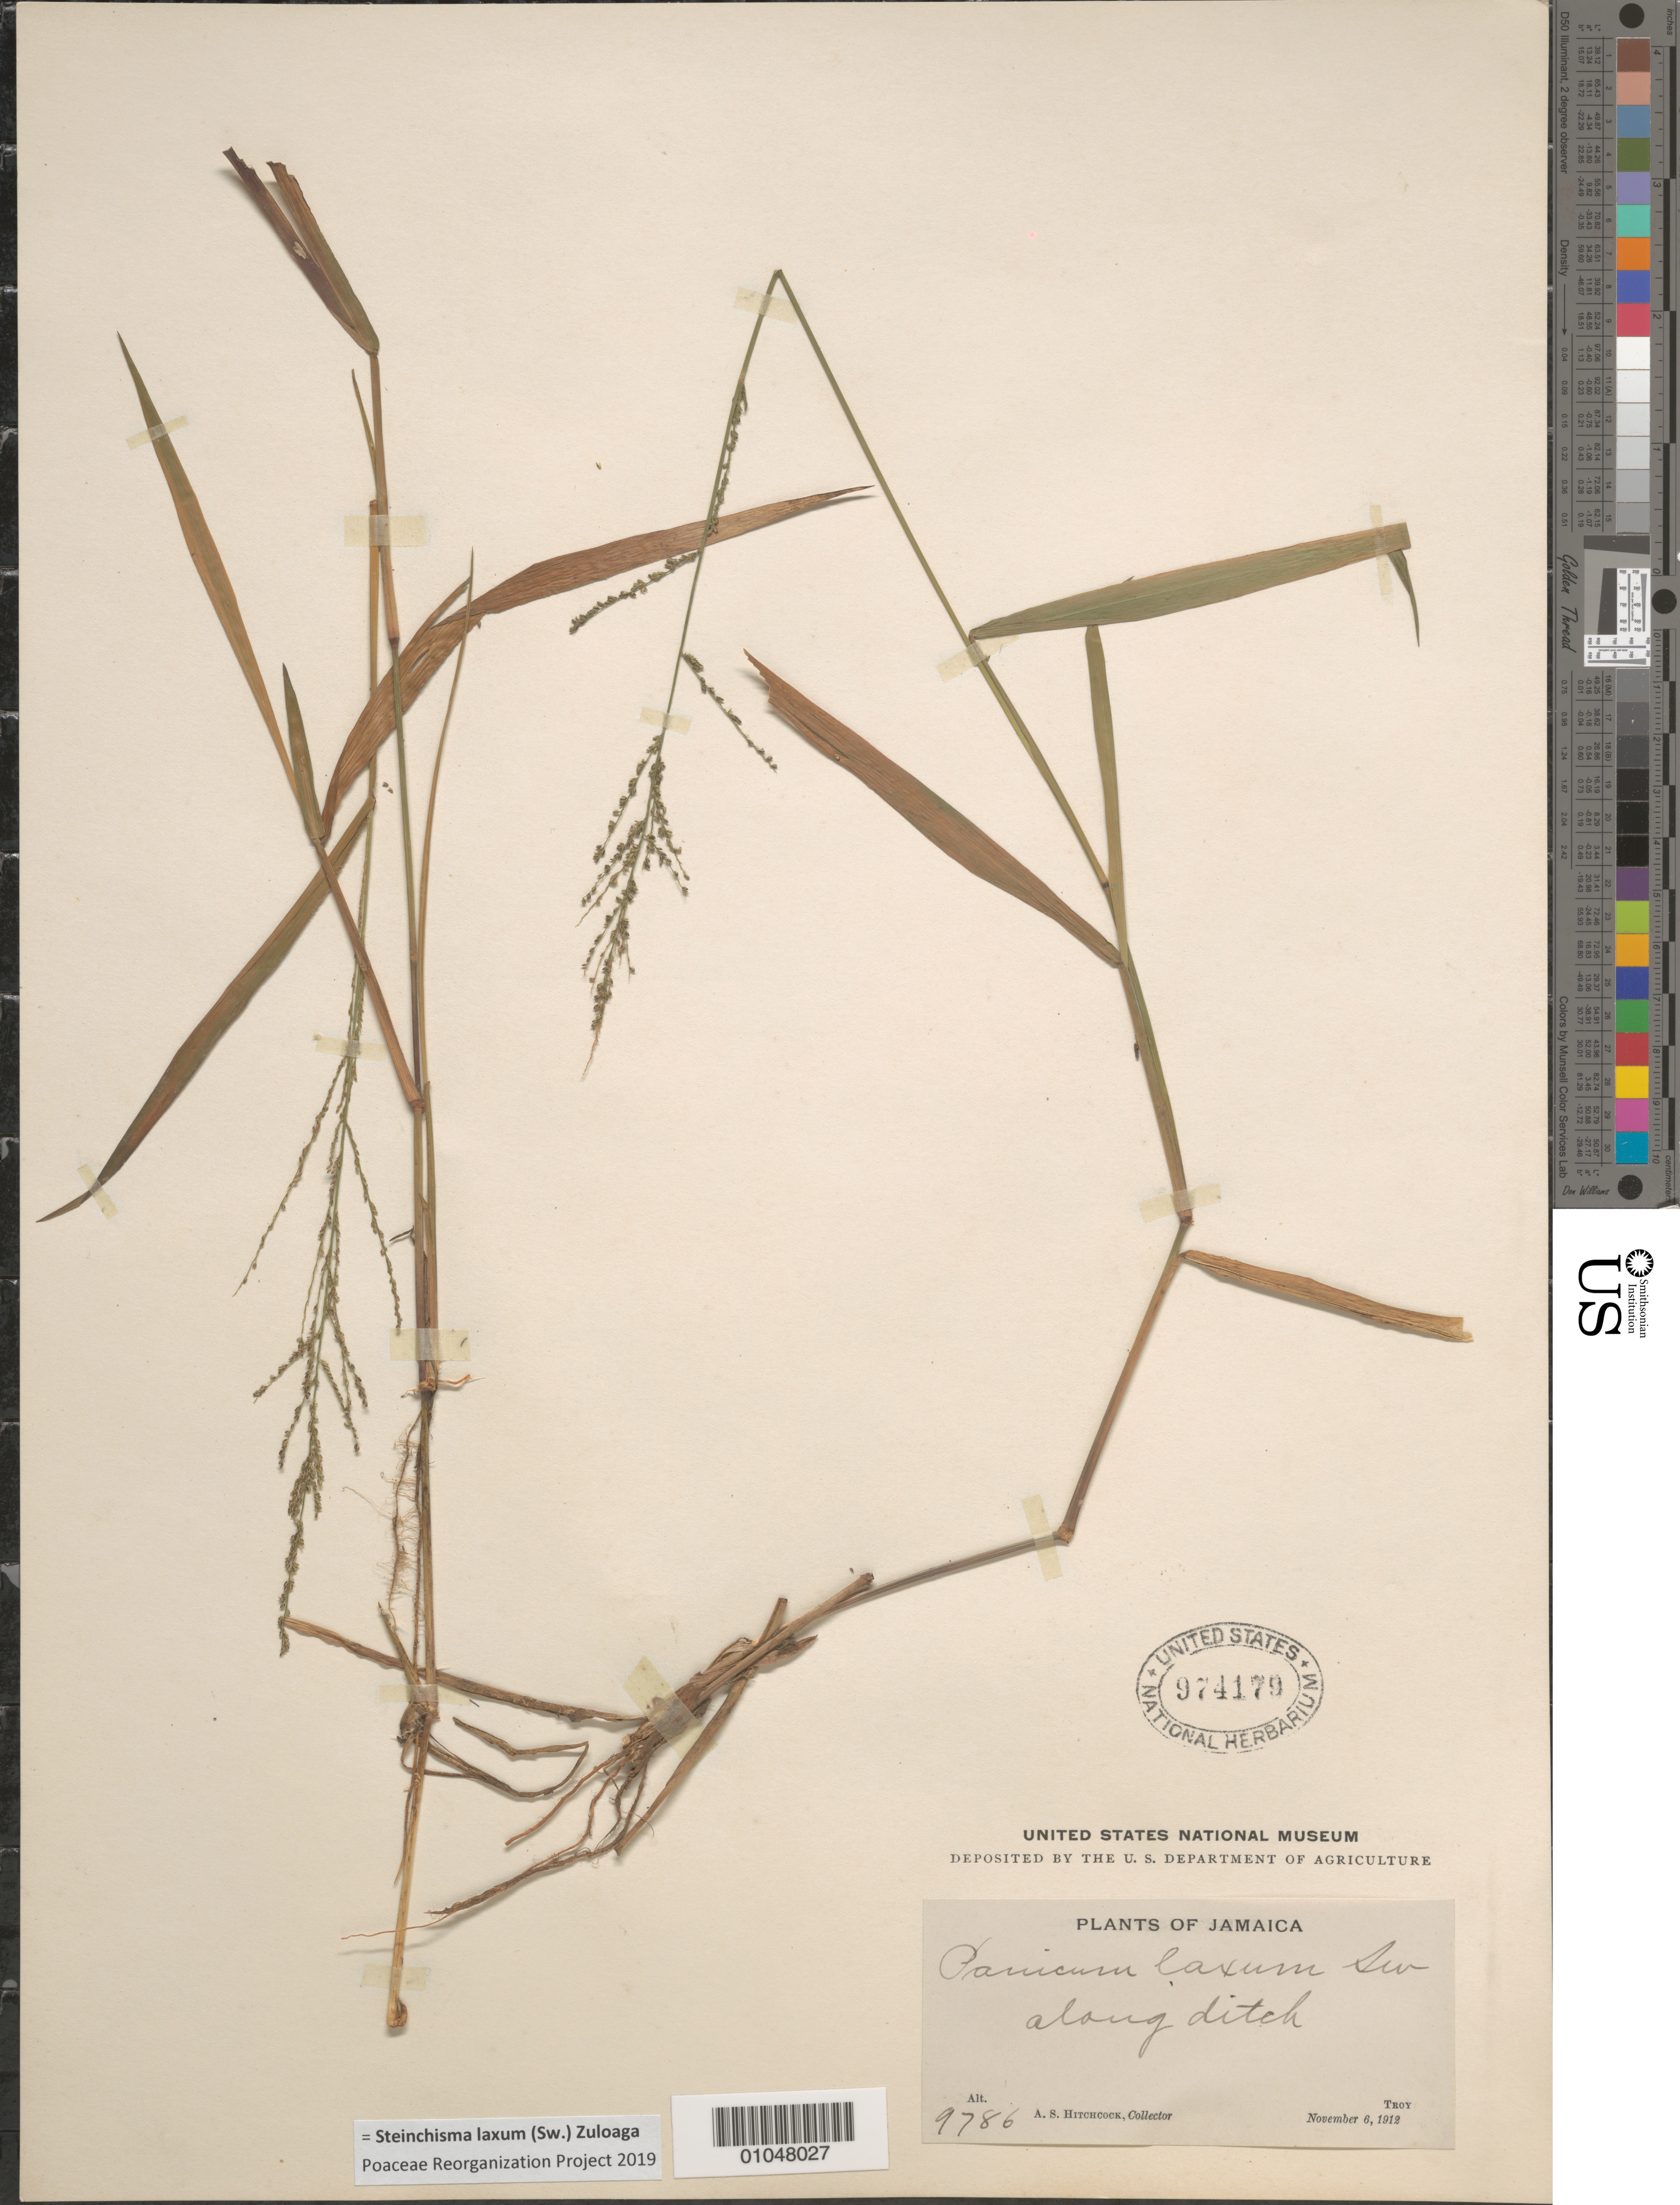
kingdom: Plantae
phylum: Tracheophyta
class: Liliopsida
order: Poales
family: Poaceae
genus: Panicum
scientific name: Panicum laxum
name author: Sw.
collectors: A. S. Hitchcock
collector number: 97876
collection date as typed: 06 Nov 1912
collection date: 1912-11-06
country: Jamaica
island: Jamaica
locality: Troy, along ditch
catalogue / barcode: US 974179